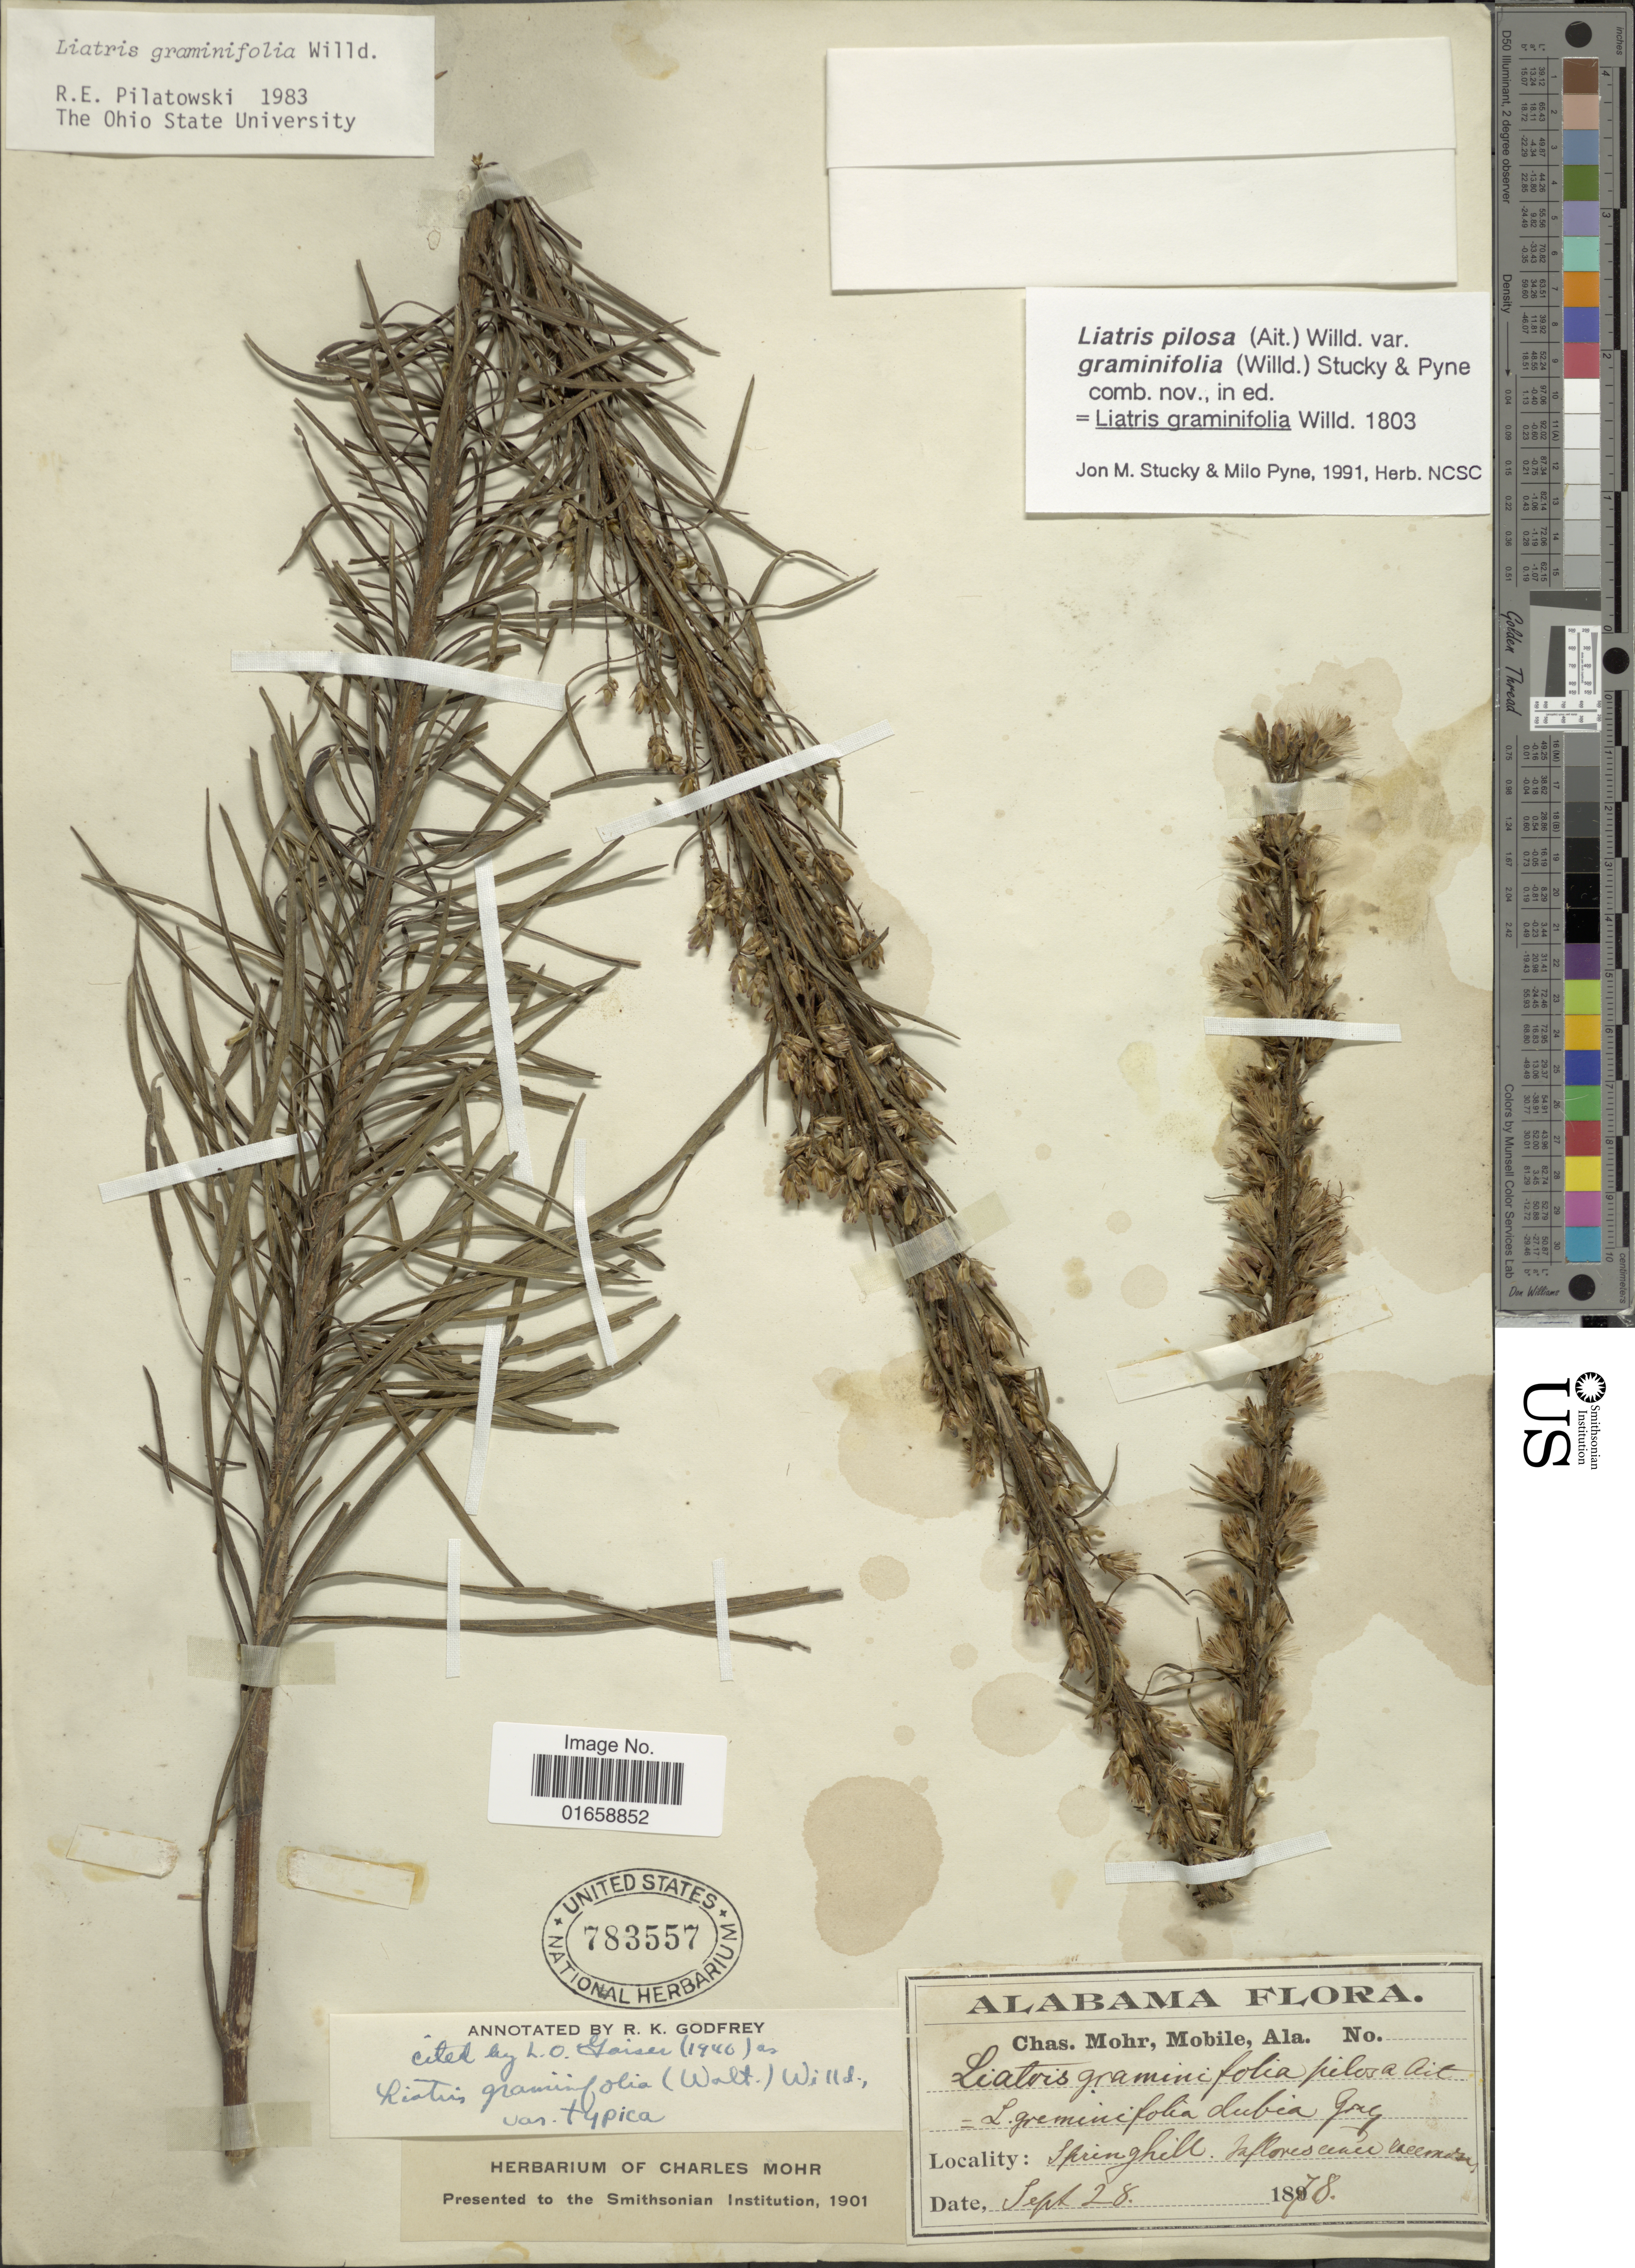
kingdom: Plantae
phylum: Tracheophyta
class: Magnoliopsida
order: Asterales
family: Asteraceae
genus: Liatris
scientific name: Liatris pilosa var. graminifolia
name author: Willd.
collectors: Mohr, C. T. (herbarium)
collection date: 1878-09-28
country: United States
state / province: Alabama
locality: Springhill.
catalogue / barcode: US 783557